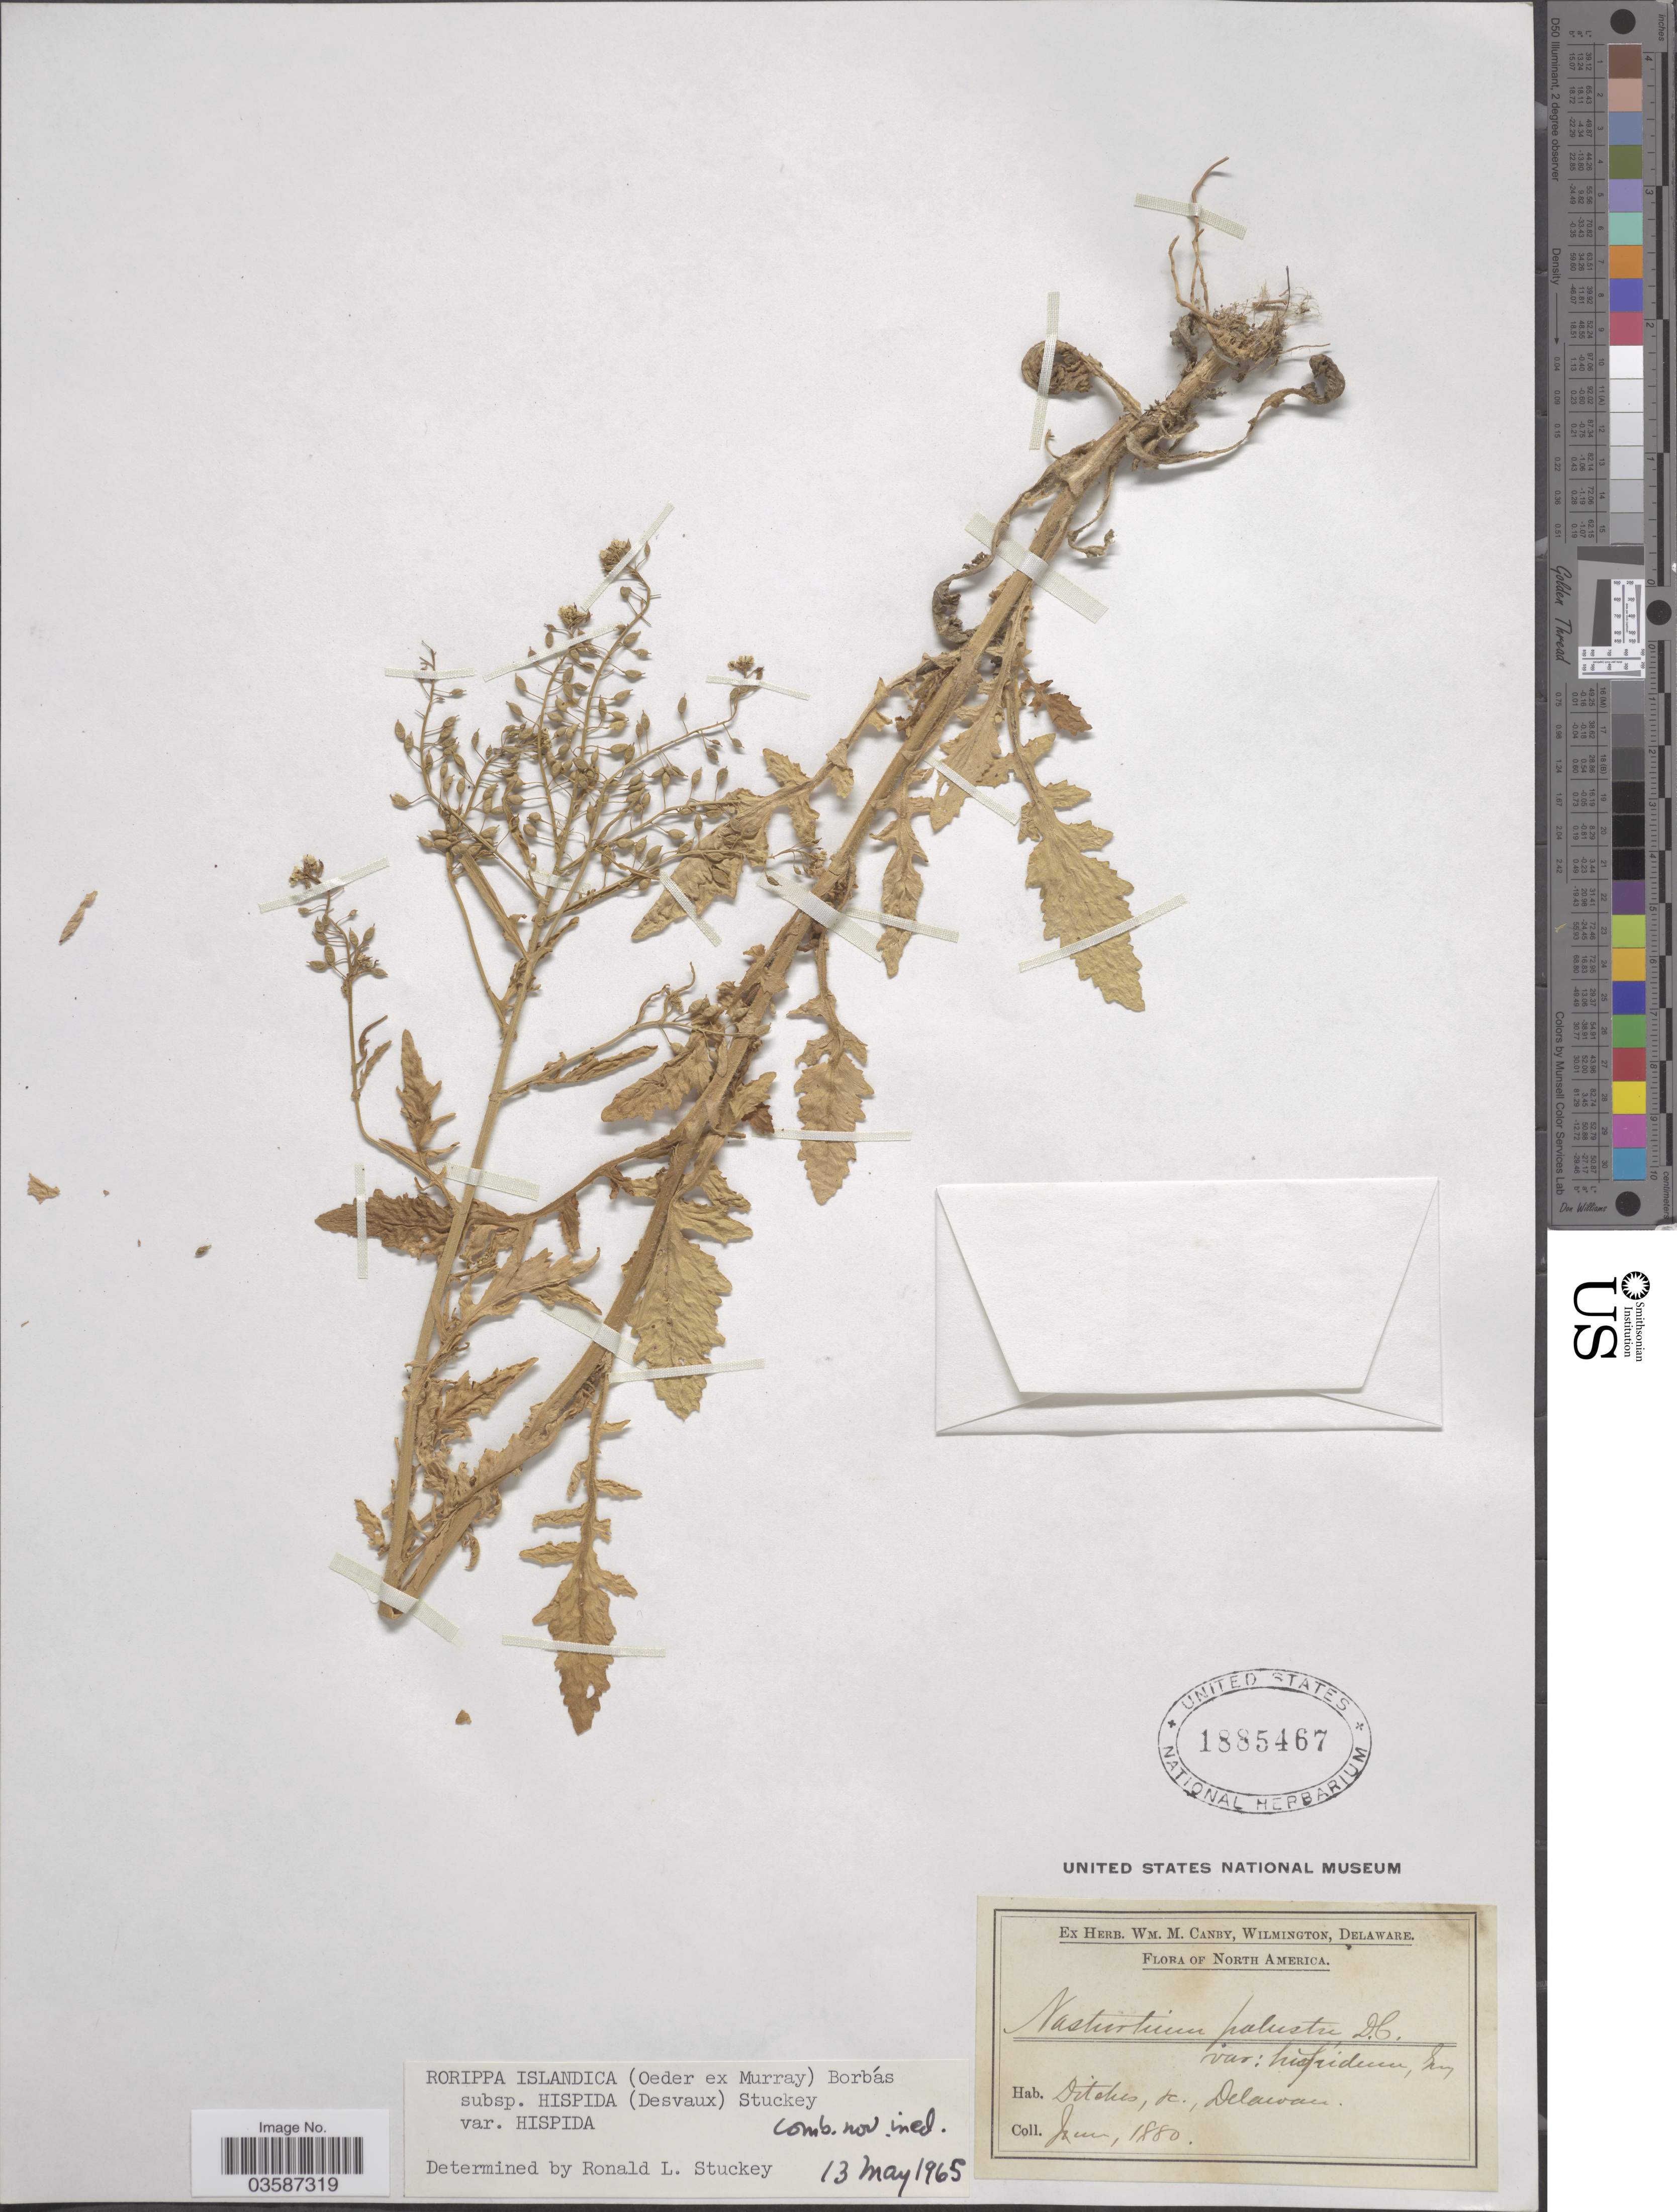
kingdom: Plantae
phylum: Tracheophyta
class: Magnoliopsida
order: Brassicales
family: Brassicaceae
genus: Rorippa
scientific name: Rorippa islandica var. hispida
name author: (Desv.) Butters & Abbe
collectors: ex herb. W.M. Canby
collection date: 1880-06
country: United States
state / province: Delaware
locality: Ditches, etc.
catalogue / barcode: US 1885467